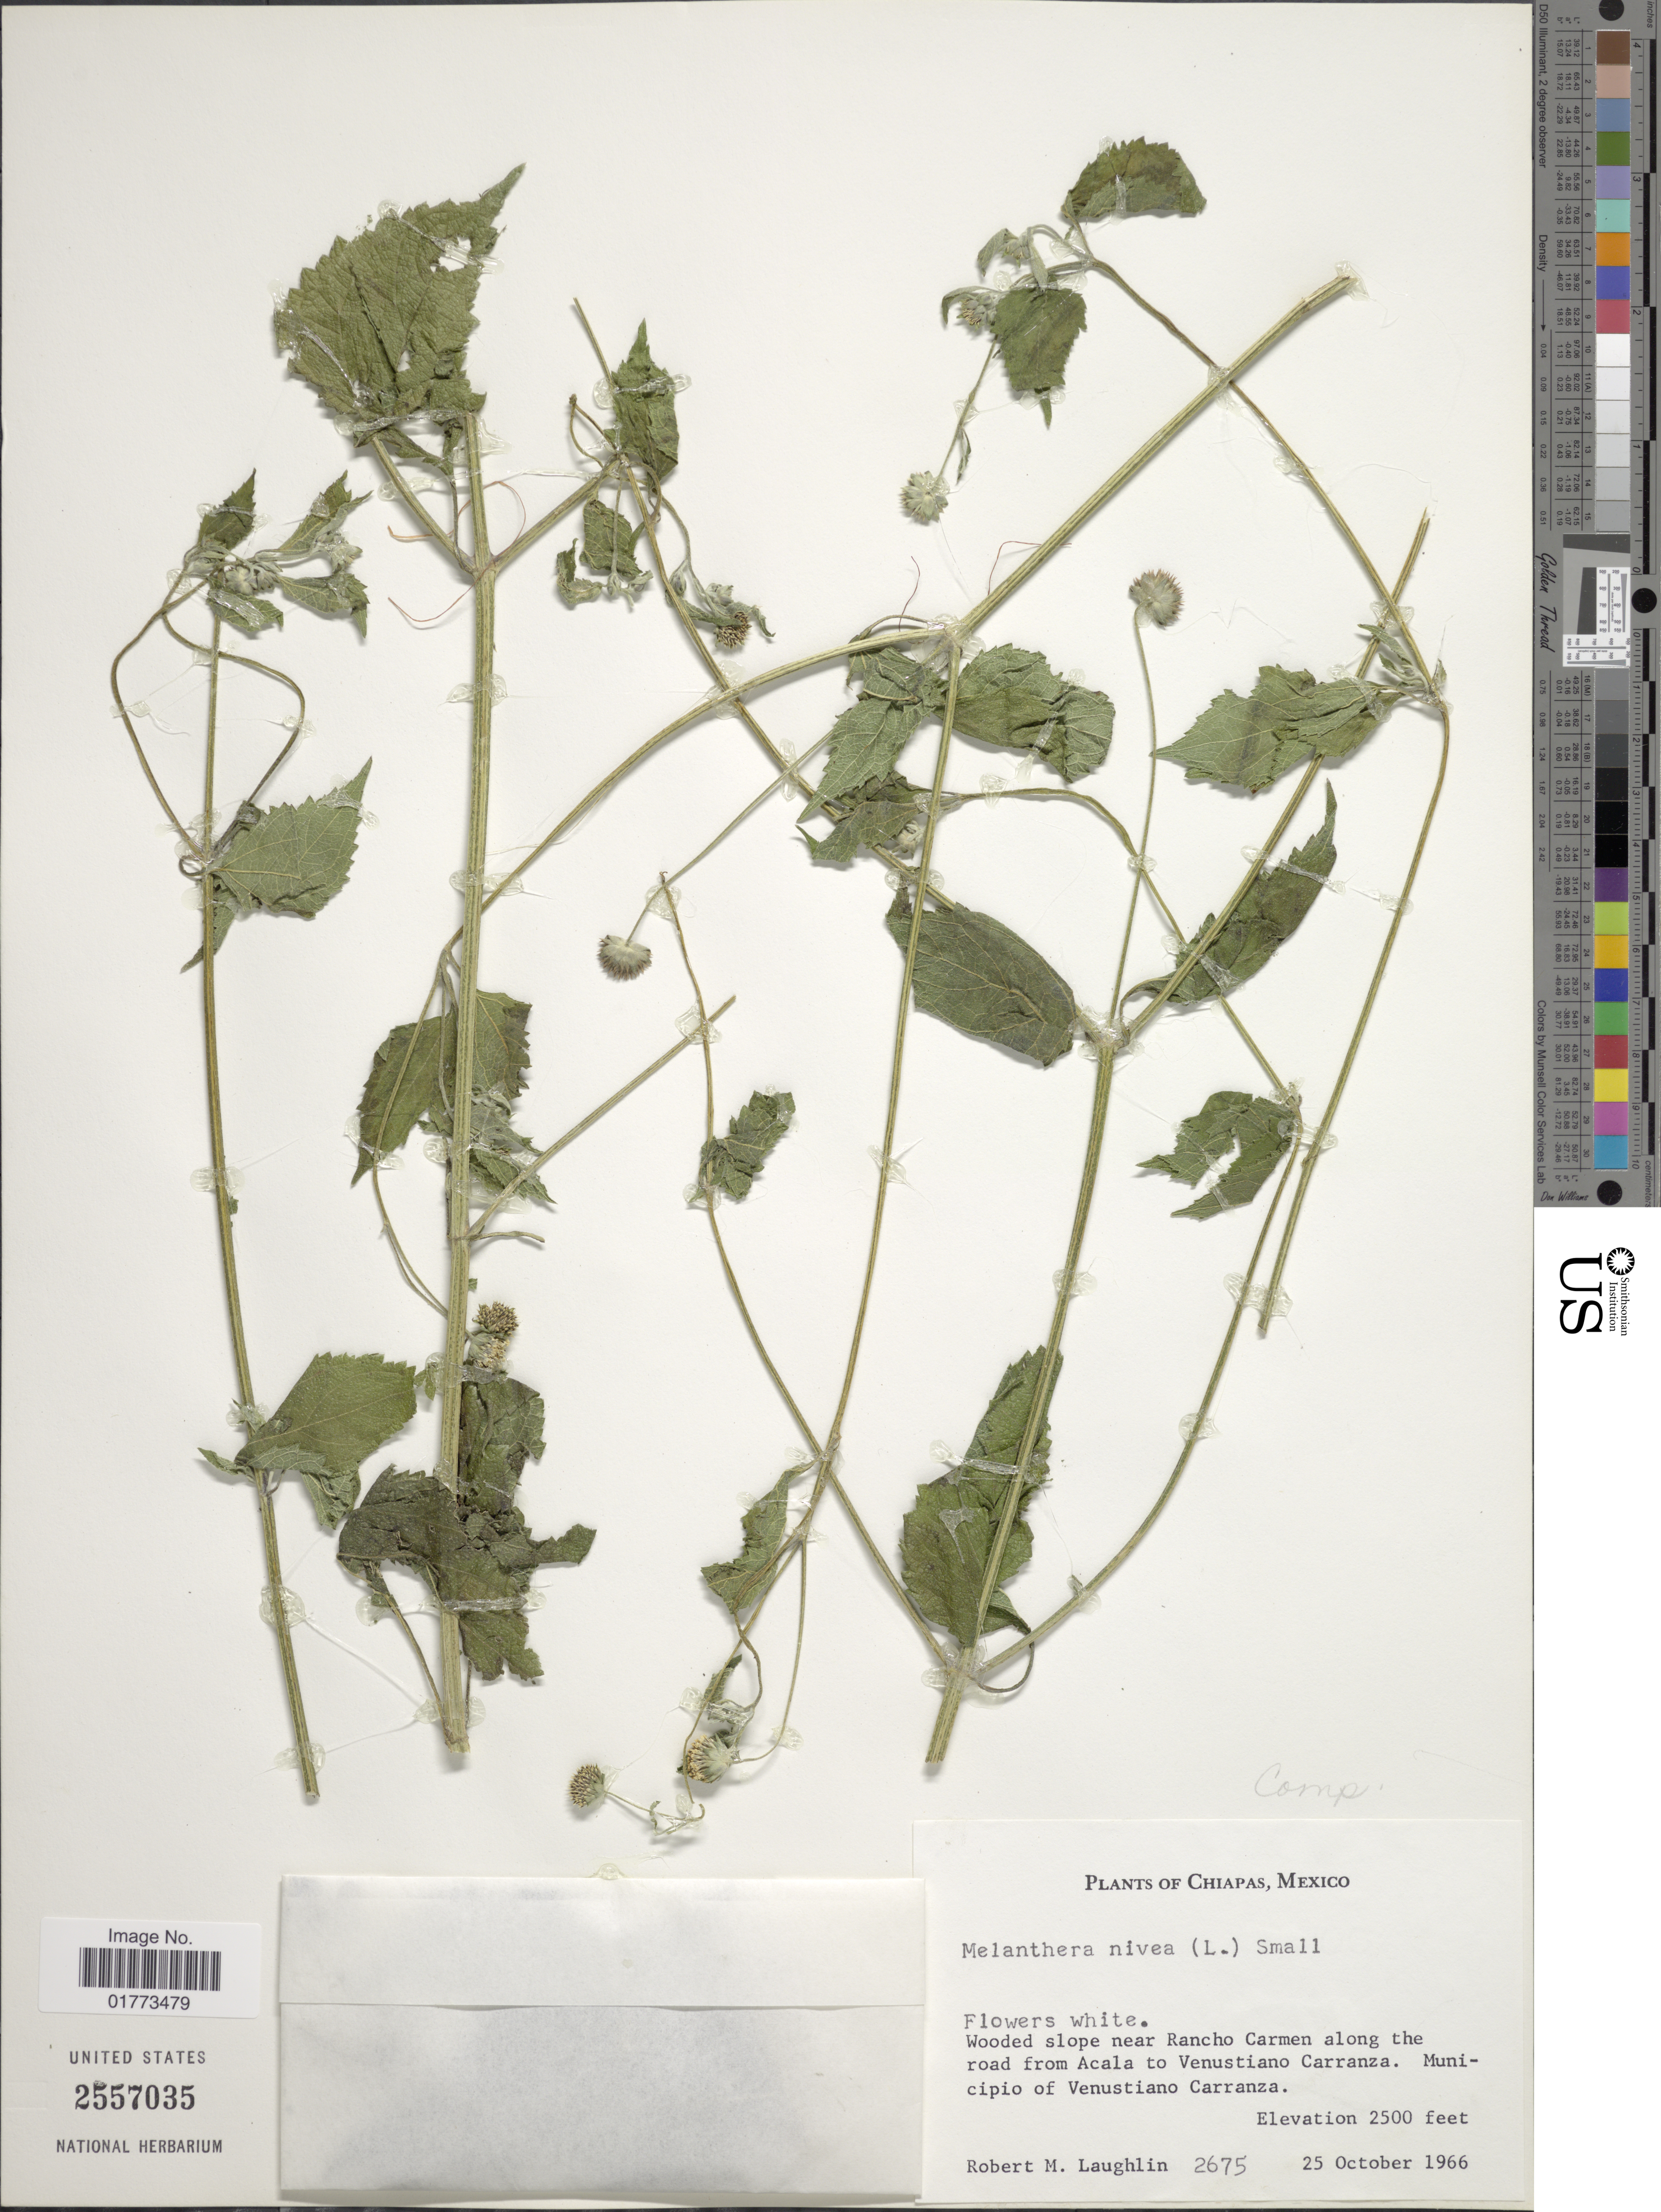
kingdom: Plantae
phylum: Tracheophyta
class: Magnoliopsida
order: Asterales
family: Asteraceae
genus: Melanthera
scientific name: Melanthera nivea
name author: (L.) Small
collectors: R. M. Laughlin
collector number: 2675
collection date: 1966-10-25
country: Mexico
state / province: Chiapas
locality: Wooded slope near Rancho Carmen along the road from Acala to Venustiano Carranza. Municipio of Venustiano Carranza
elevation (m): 762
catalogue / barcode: US 2557035